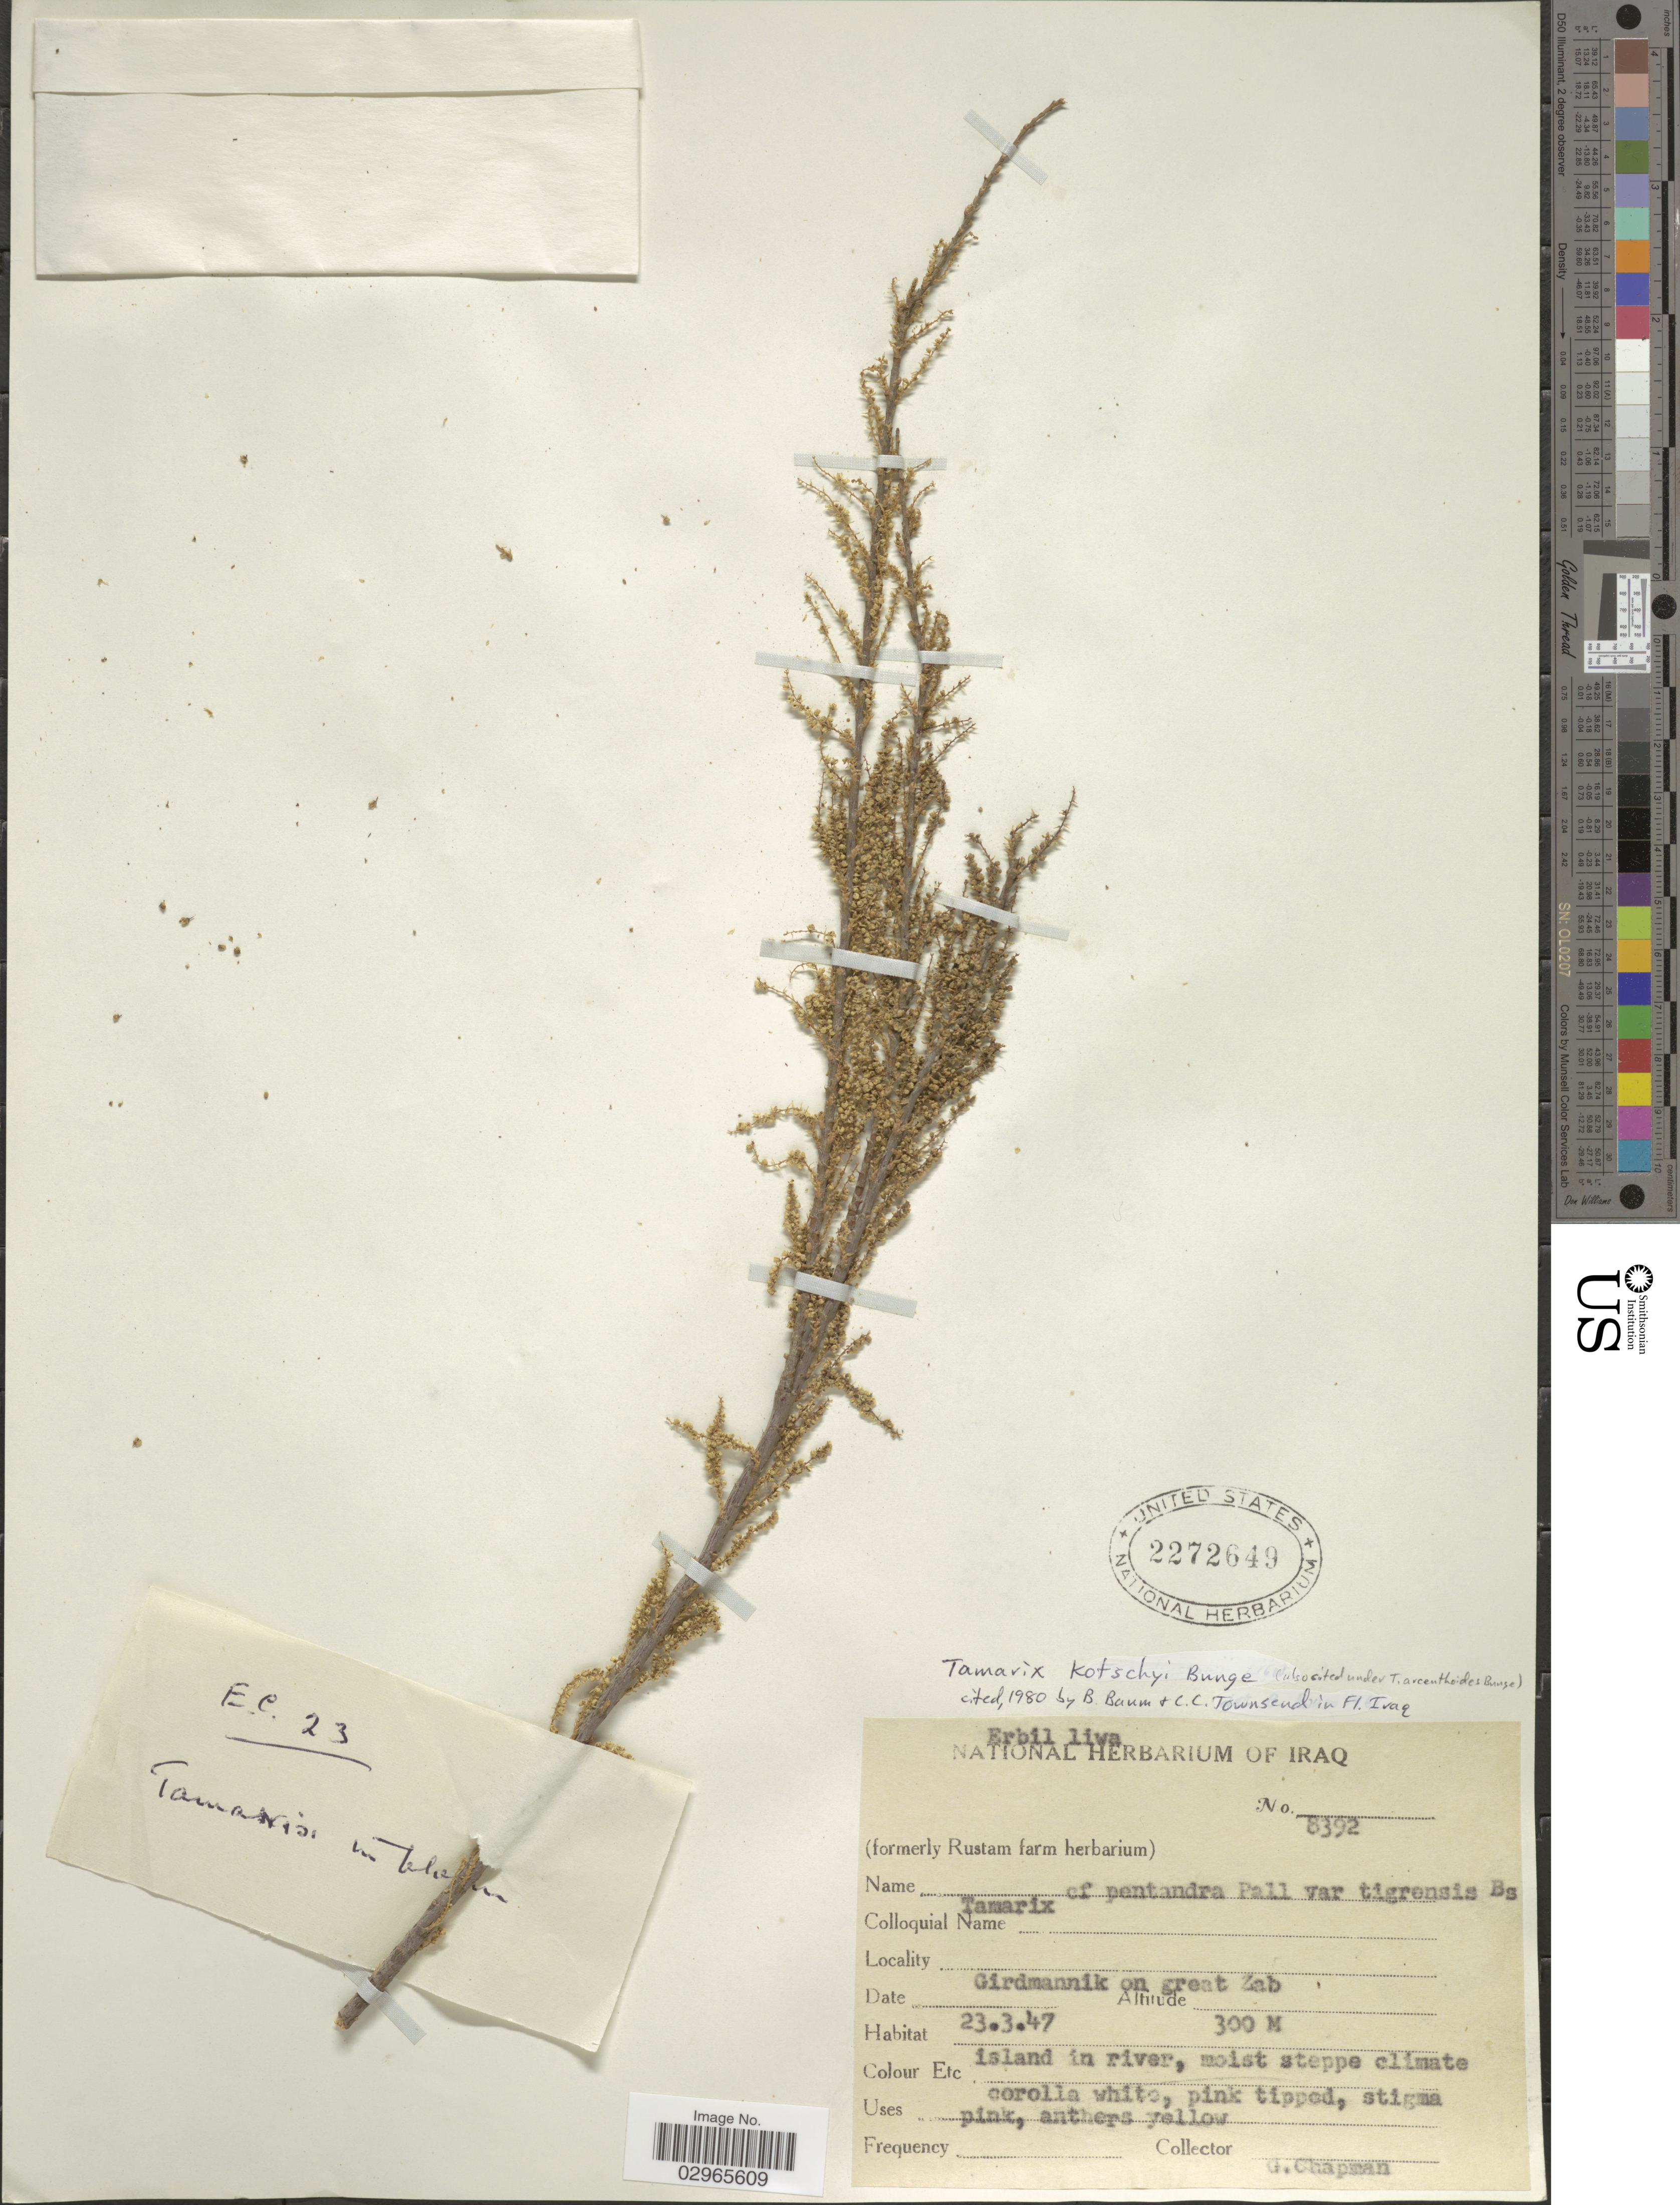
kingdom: Plantae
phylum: Tracheophyta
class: Magnoliopsida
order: Caryophyllales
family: Tamaricaceae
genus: Tamarix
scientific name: Tamarix kotschyi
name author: Bunge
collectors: G. S. Chapman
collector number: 8392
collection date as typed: Transcribed d/m/y: 23/3/47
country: Iraq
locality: Erbil liwa. Girdmannik on great Zab.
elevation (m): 300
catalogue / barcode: US 2272649